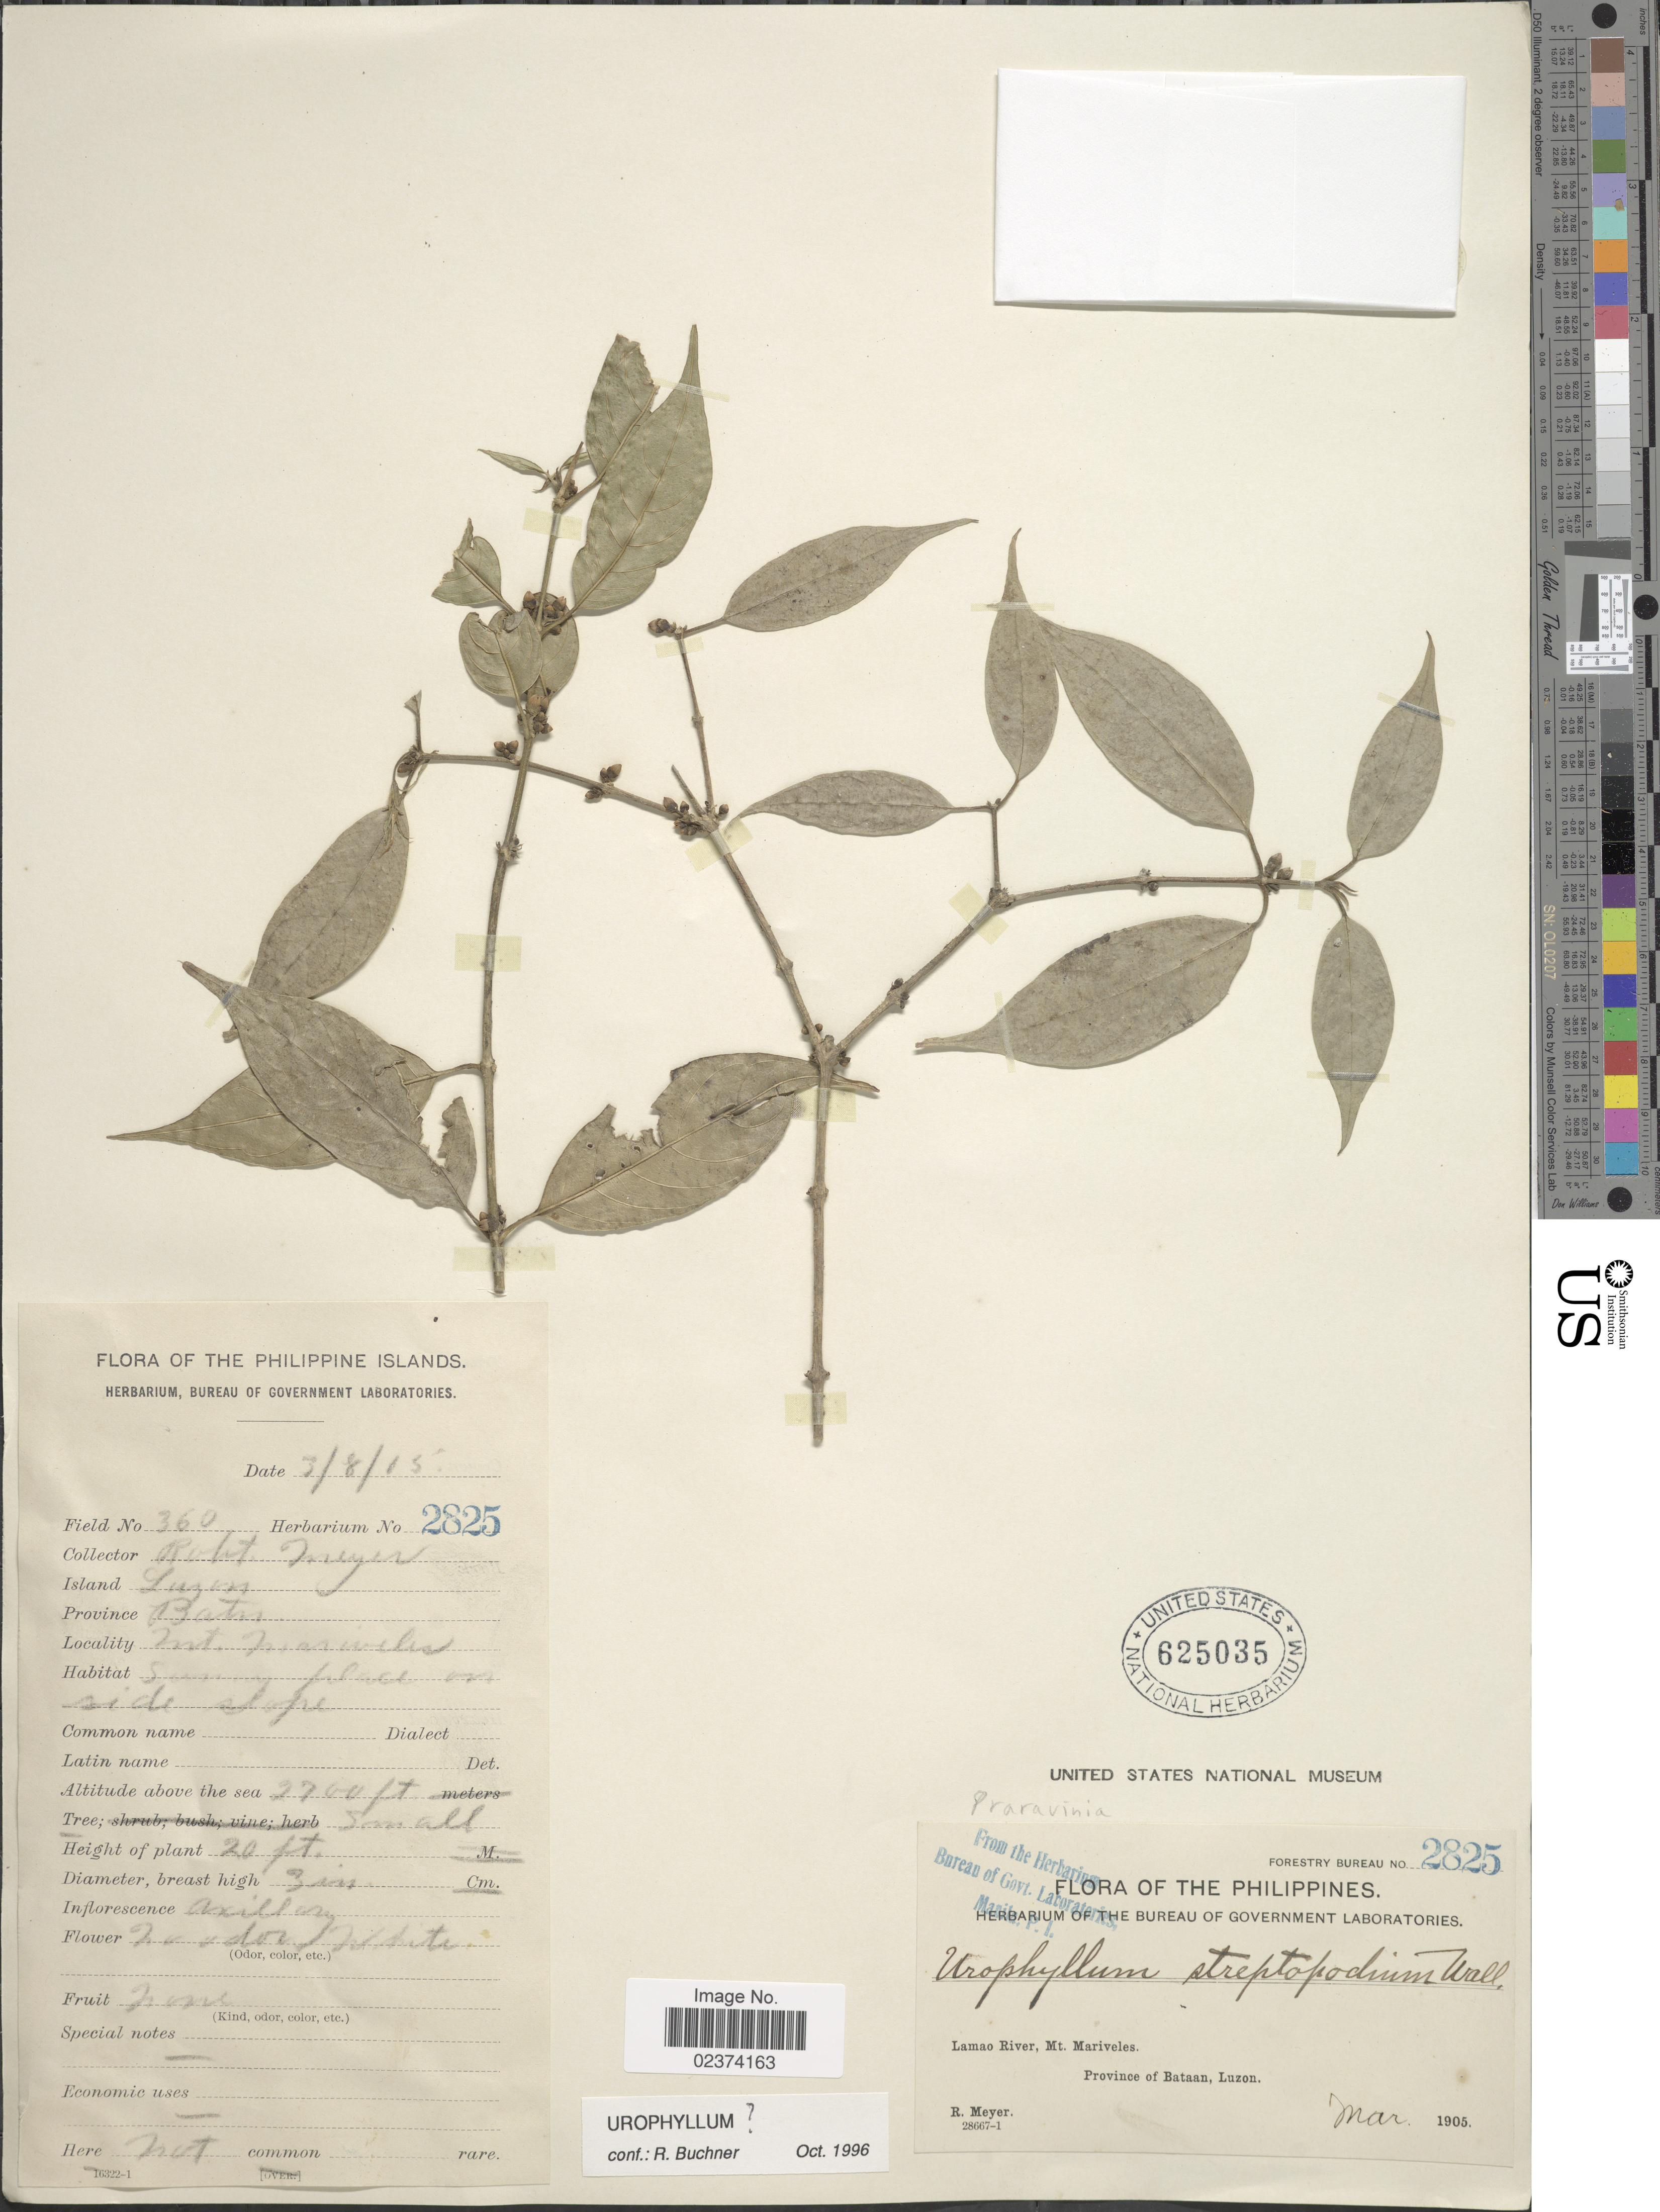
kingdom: Plantae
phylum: Tracheophyta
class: Magnoliopsida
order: Gentianales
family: Rubiaceae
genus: Urophyllum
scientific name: Urophyllum sp.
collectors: R. Meyer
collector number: Forestry Bureau 2825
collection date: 1905-03-08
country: Philippines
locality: Lamao River, Mt. Mariveles. Province of Bataan, Luzon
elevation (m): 823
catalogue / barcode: US 625035